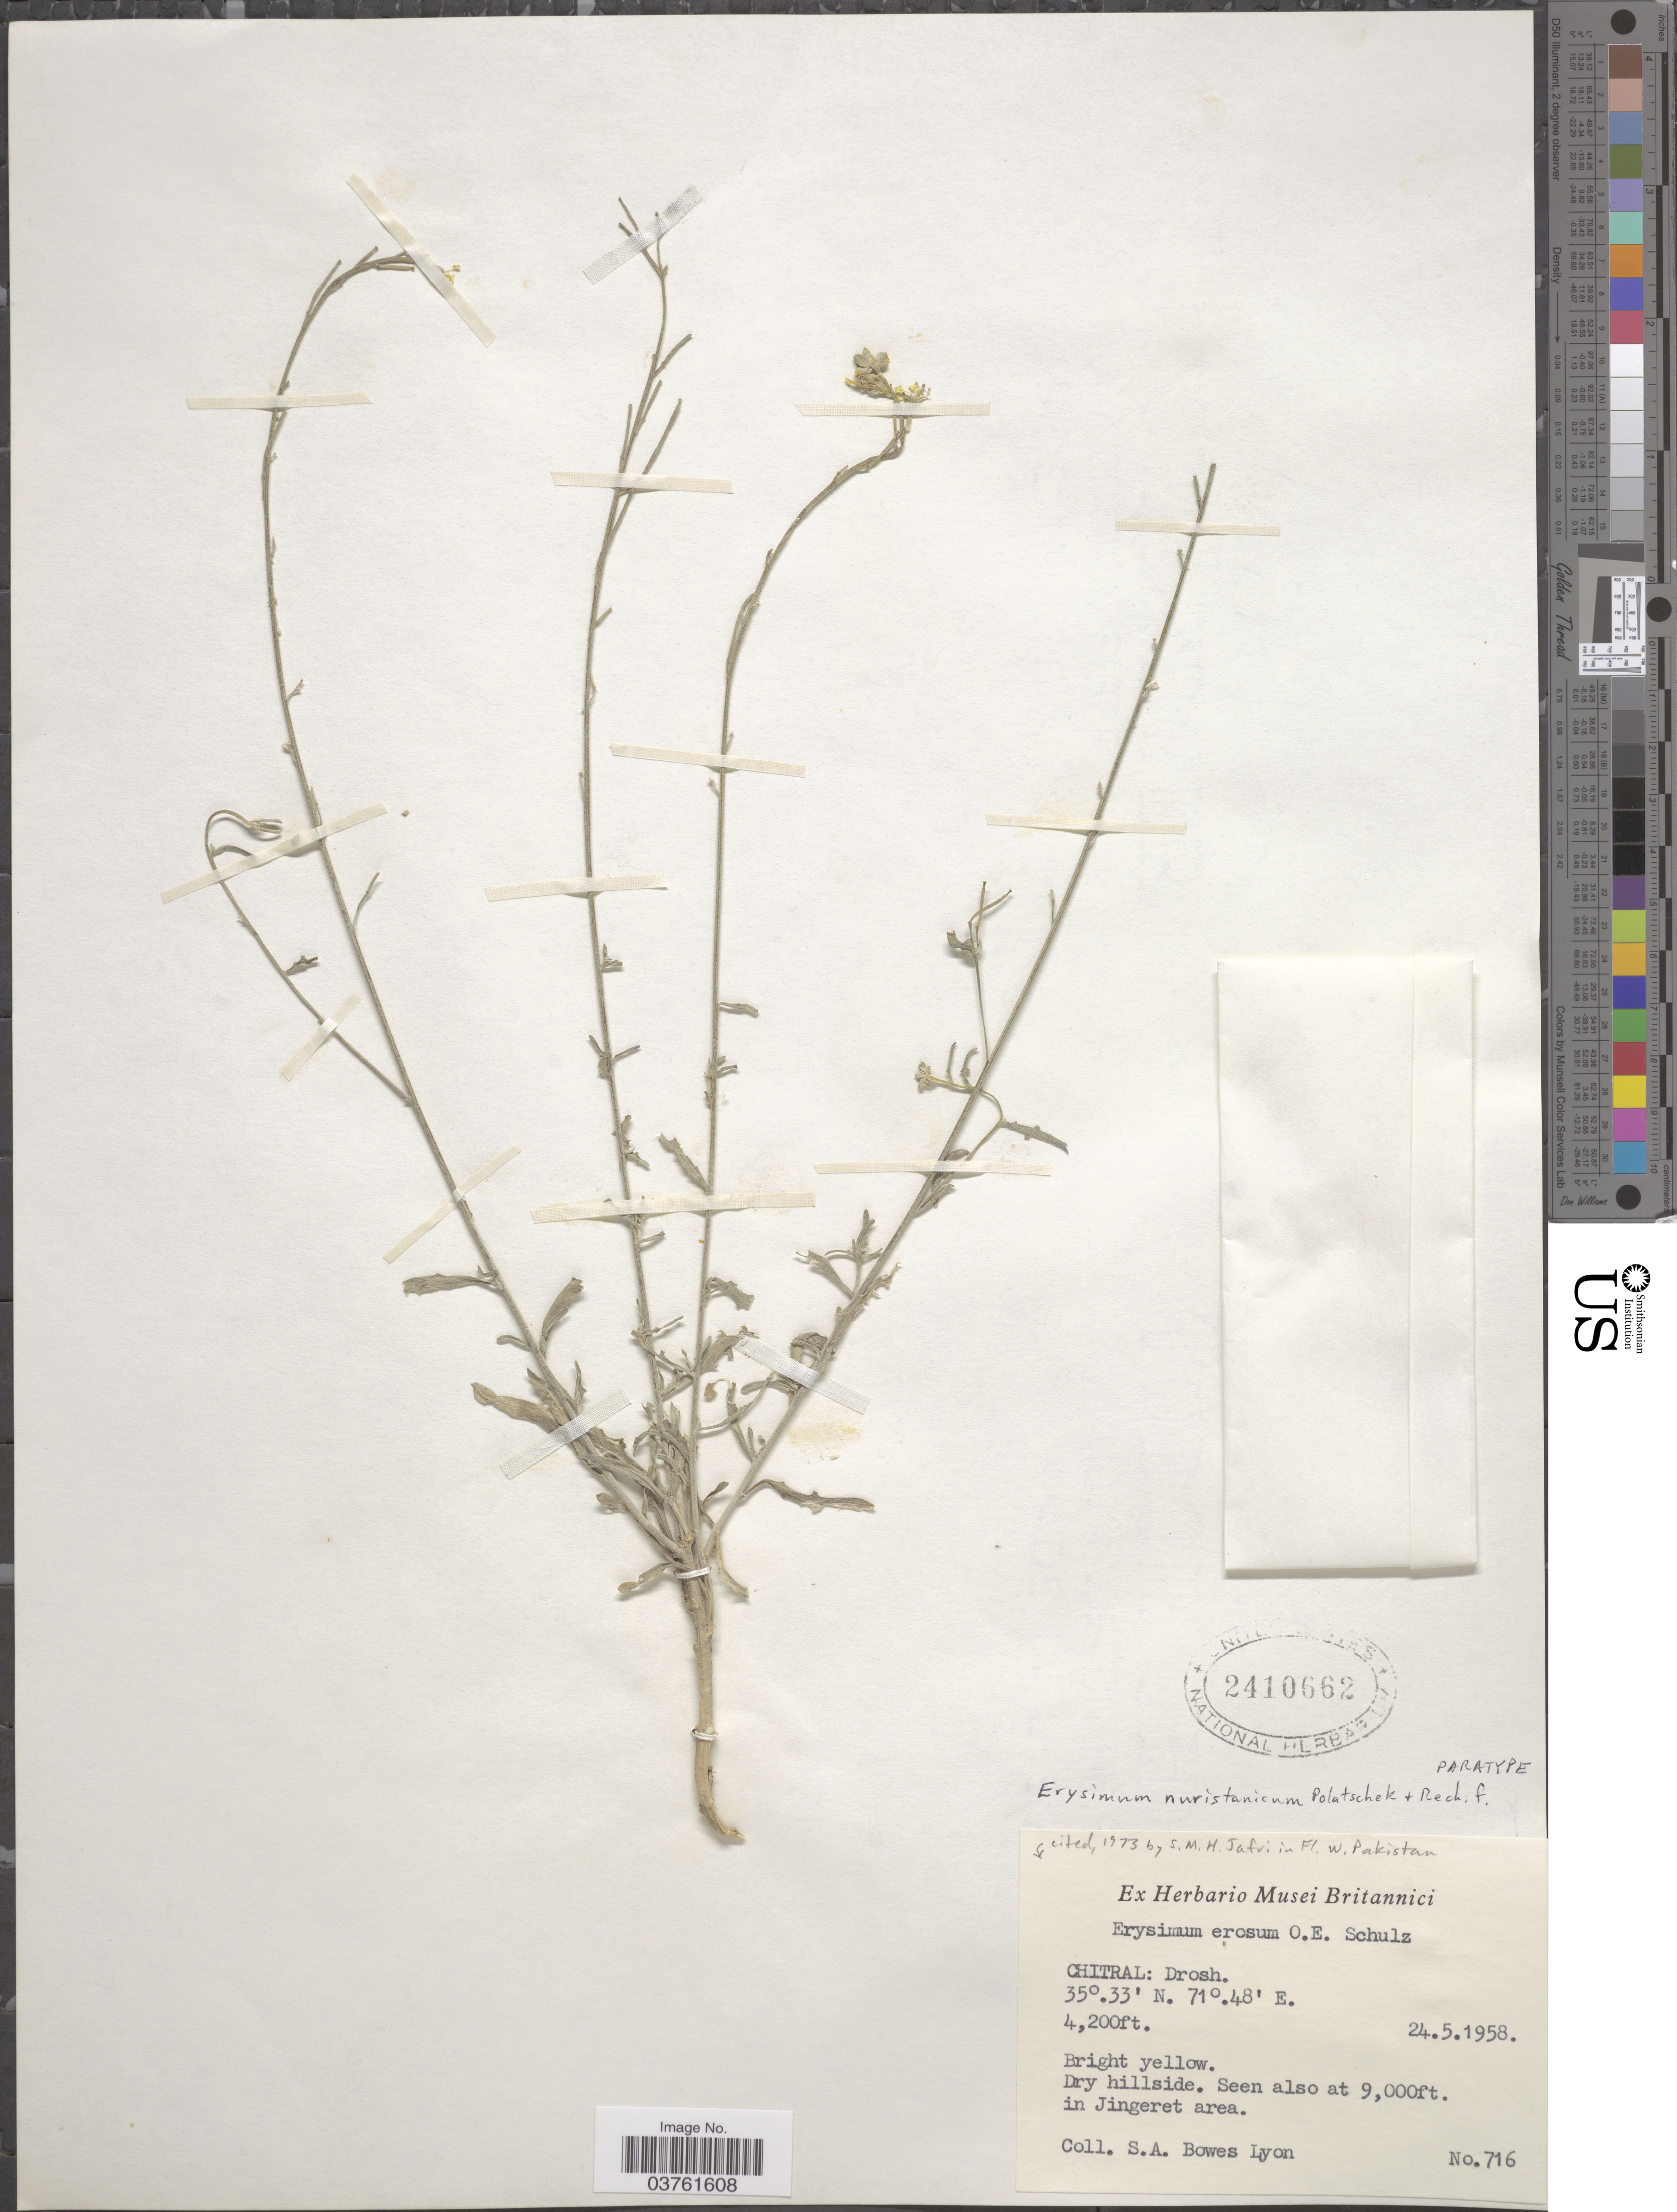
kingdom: Plantae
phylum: Tracheophyta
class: Magnoliopsida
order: Brassicales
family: Brassicaceae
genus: Erysimum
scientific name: Erysimum erosum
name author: O.E. Schulz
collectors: S. Bowes Lyon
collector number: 716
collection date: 1958-05-24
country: Pakistan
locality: Chitral: Drosh.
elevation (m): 1280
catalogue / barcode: US 2410662